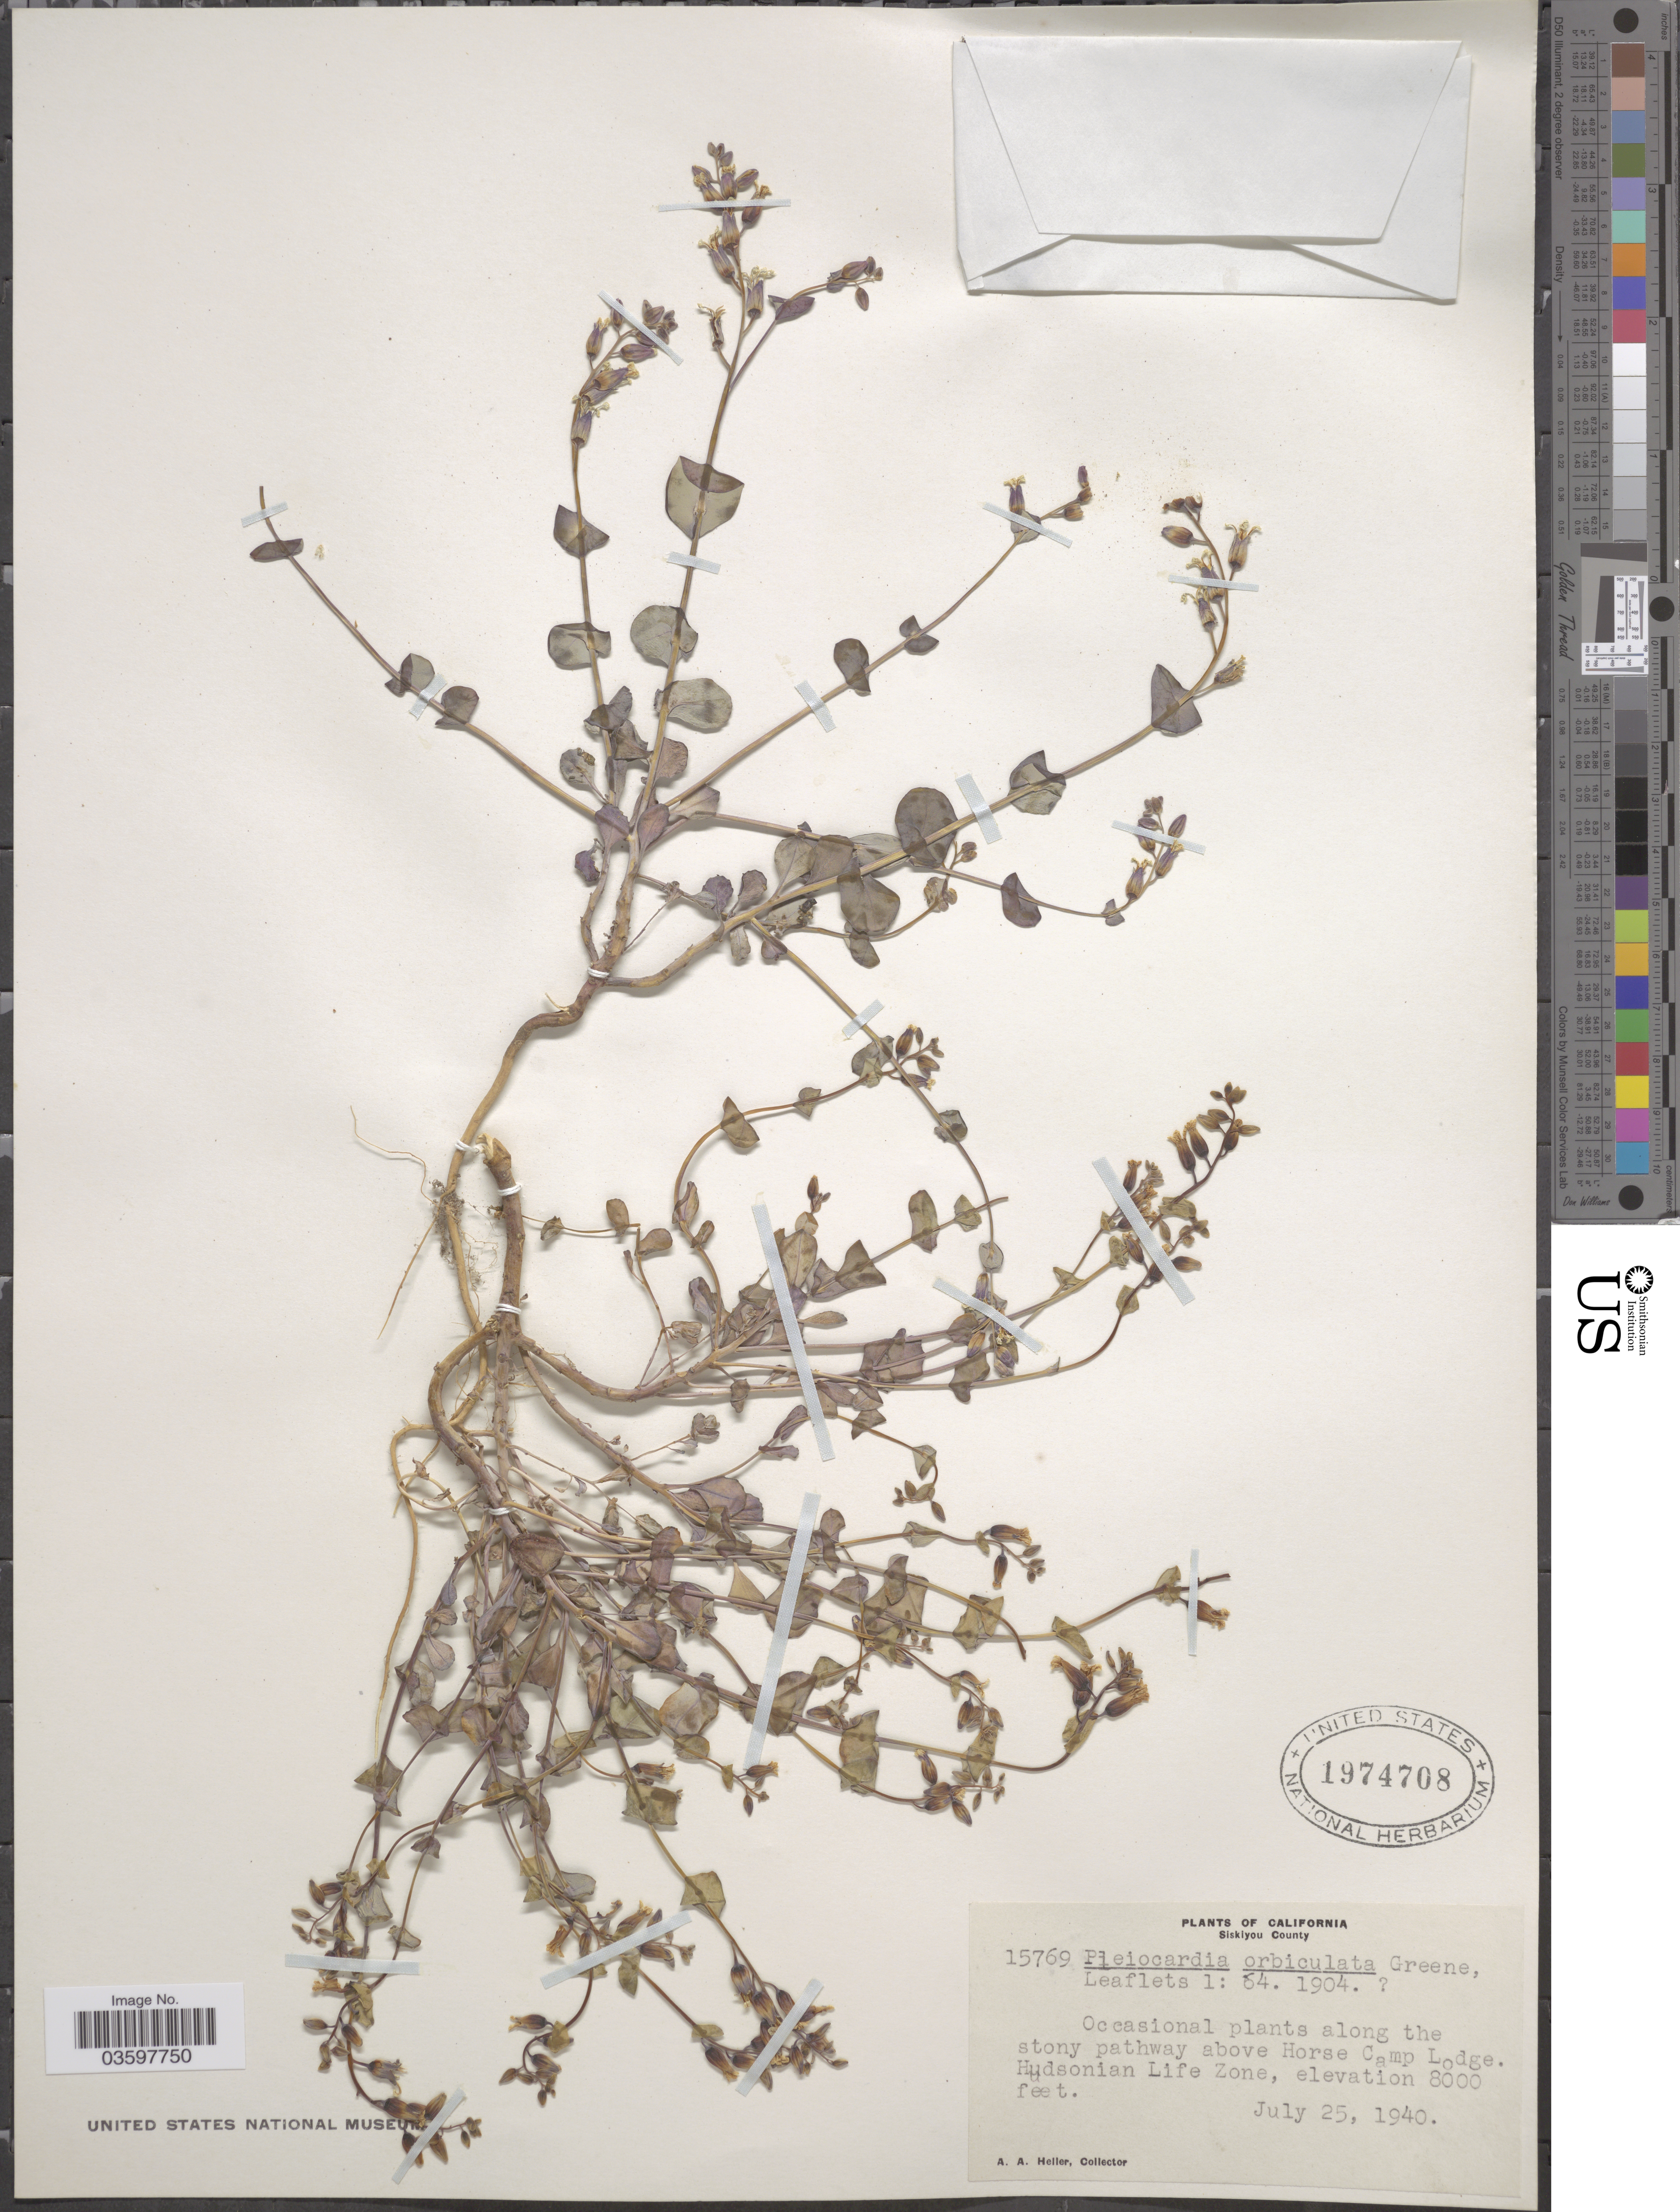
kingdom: Plantae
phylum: Tracheophyta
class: Magnoliopsida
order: Brassicales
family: Brassicaceae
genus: Streptanthus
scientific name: Streptanthus tortuosus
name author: Kellogg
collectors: A. A. Heller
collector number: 15769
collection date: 1940-07-25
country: United States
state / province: California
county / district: Siskiyou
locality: Siskiyou County. Occasional plants along the stony pathway above Horse Camp Lodge. Hudsonian Life Zone.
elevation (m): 2438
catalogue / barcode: US 1974708